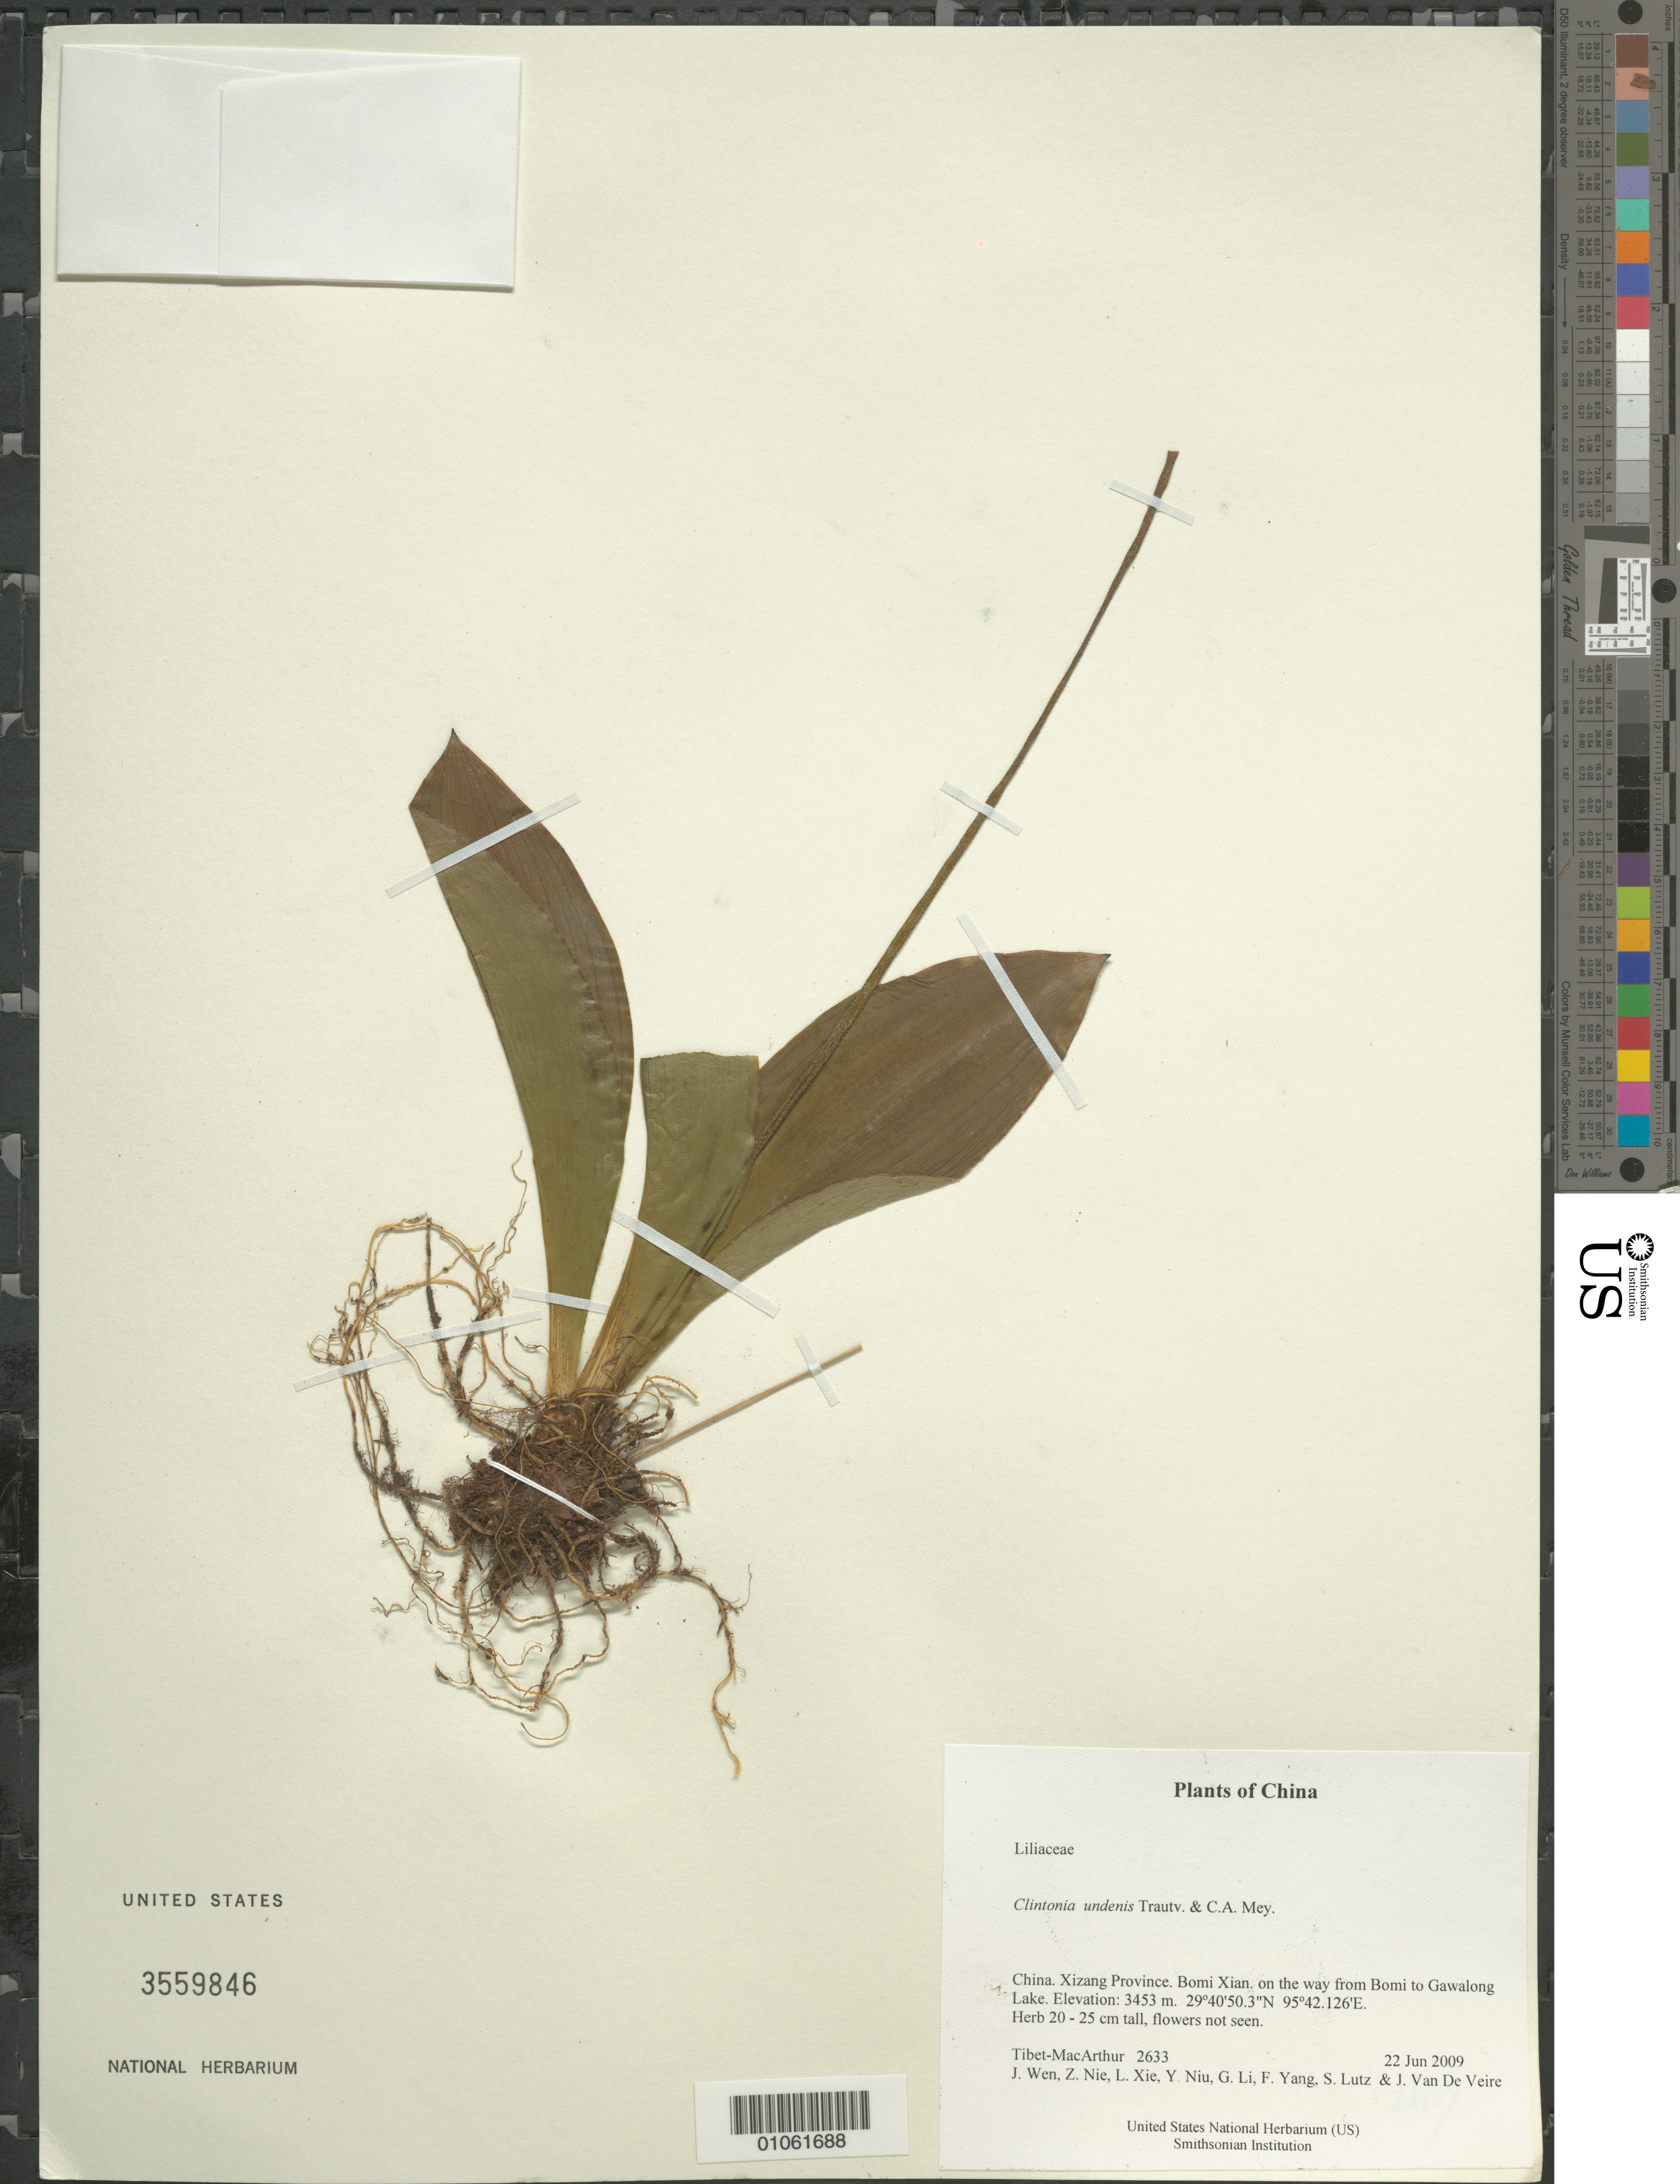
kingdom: Plantae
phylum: Tracheophyta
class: Liliopsida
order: Liliales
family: Liliaceae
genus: Clintonia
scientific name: Clintonia udensis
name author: Trautv. & C.A. Mey.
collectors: Tibet-MacArthur, J. Wen, Z. Nie, L. Xie, Y. Niu, G. Li, F. Yang, S. Lutz & J. Van De Veire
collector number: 2633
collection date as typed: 22 Jun 2009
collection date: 2009-06-22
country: China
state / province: Xizang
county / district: Bomi Xian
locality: on the way from Bomi to Gawalong Lake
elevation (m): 3453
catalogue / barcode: US 3559846